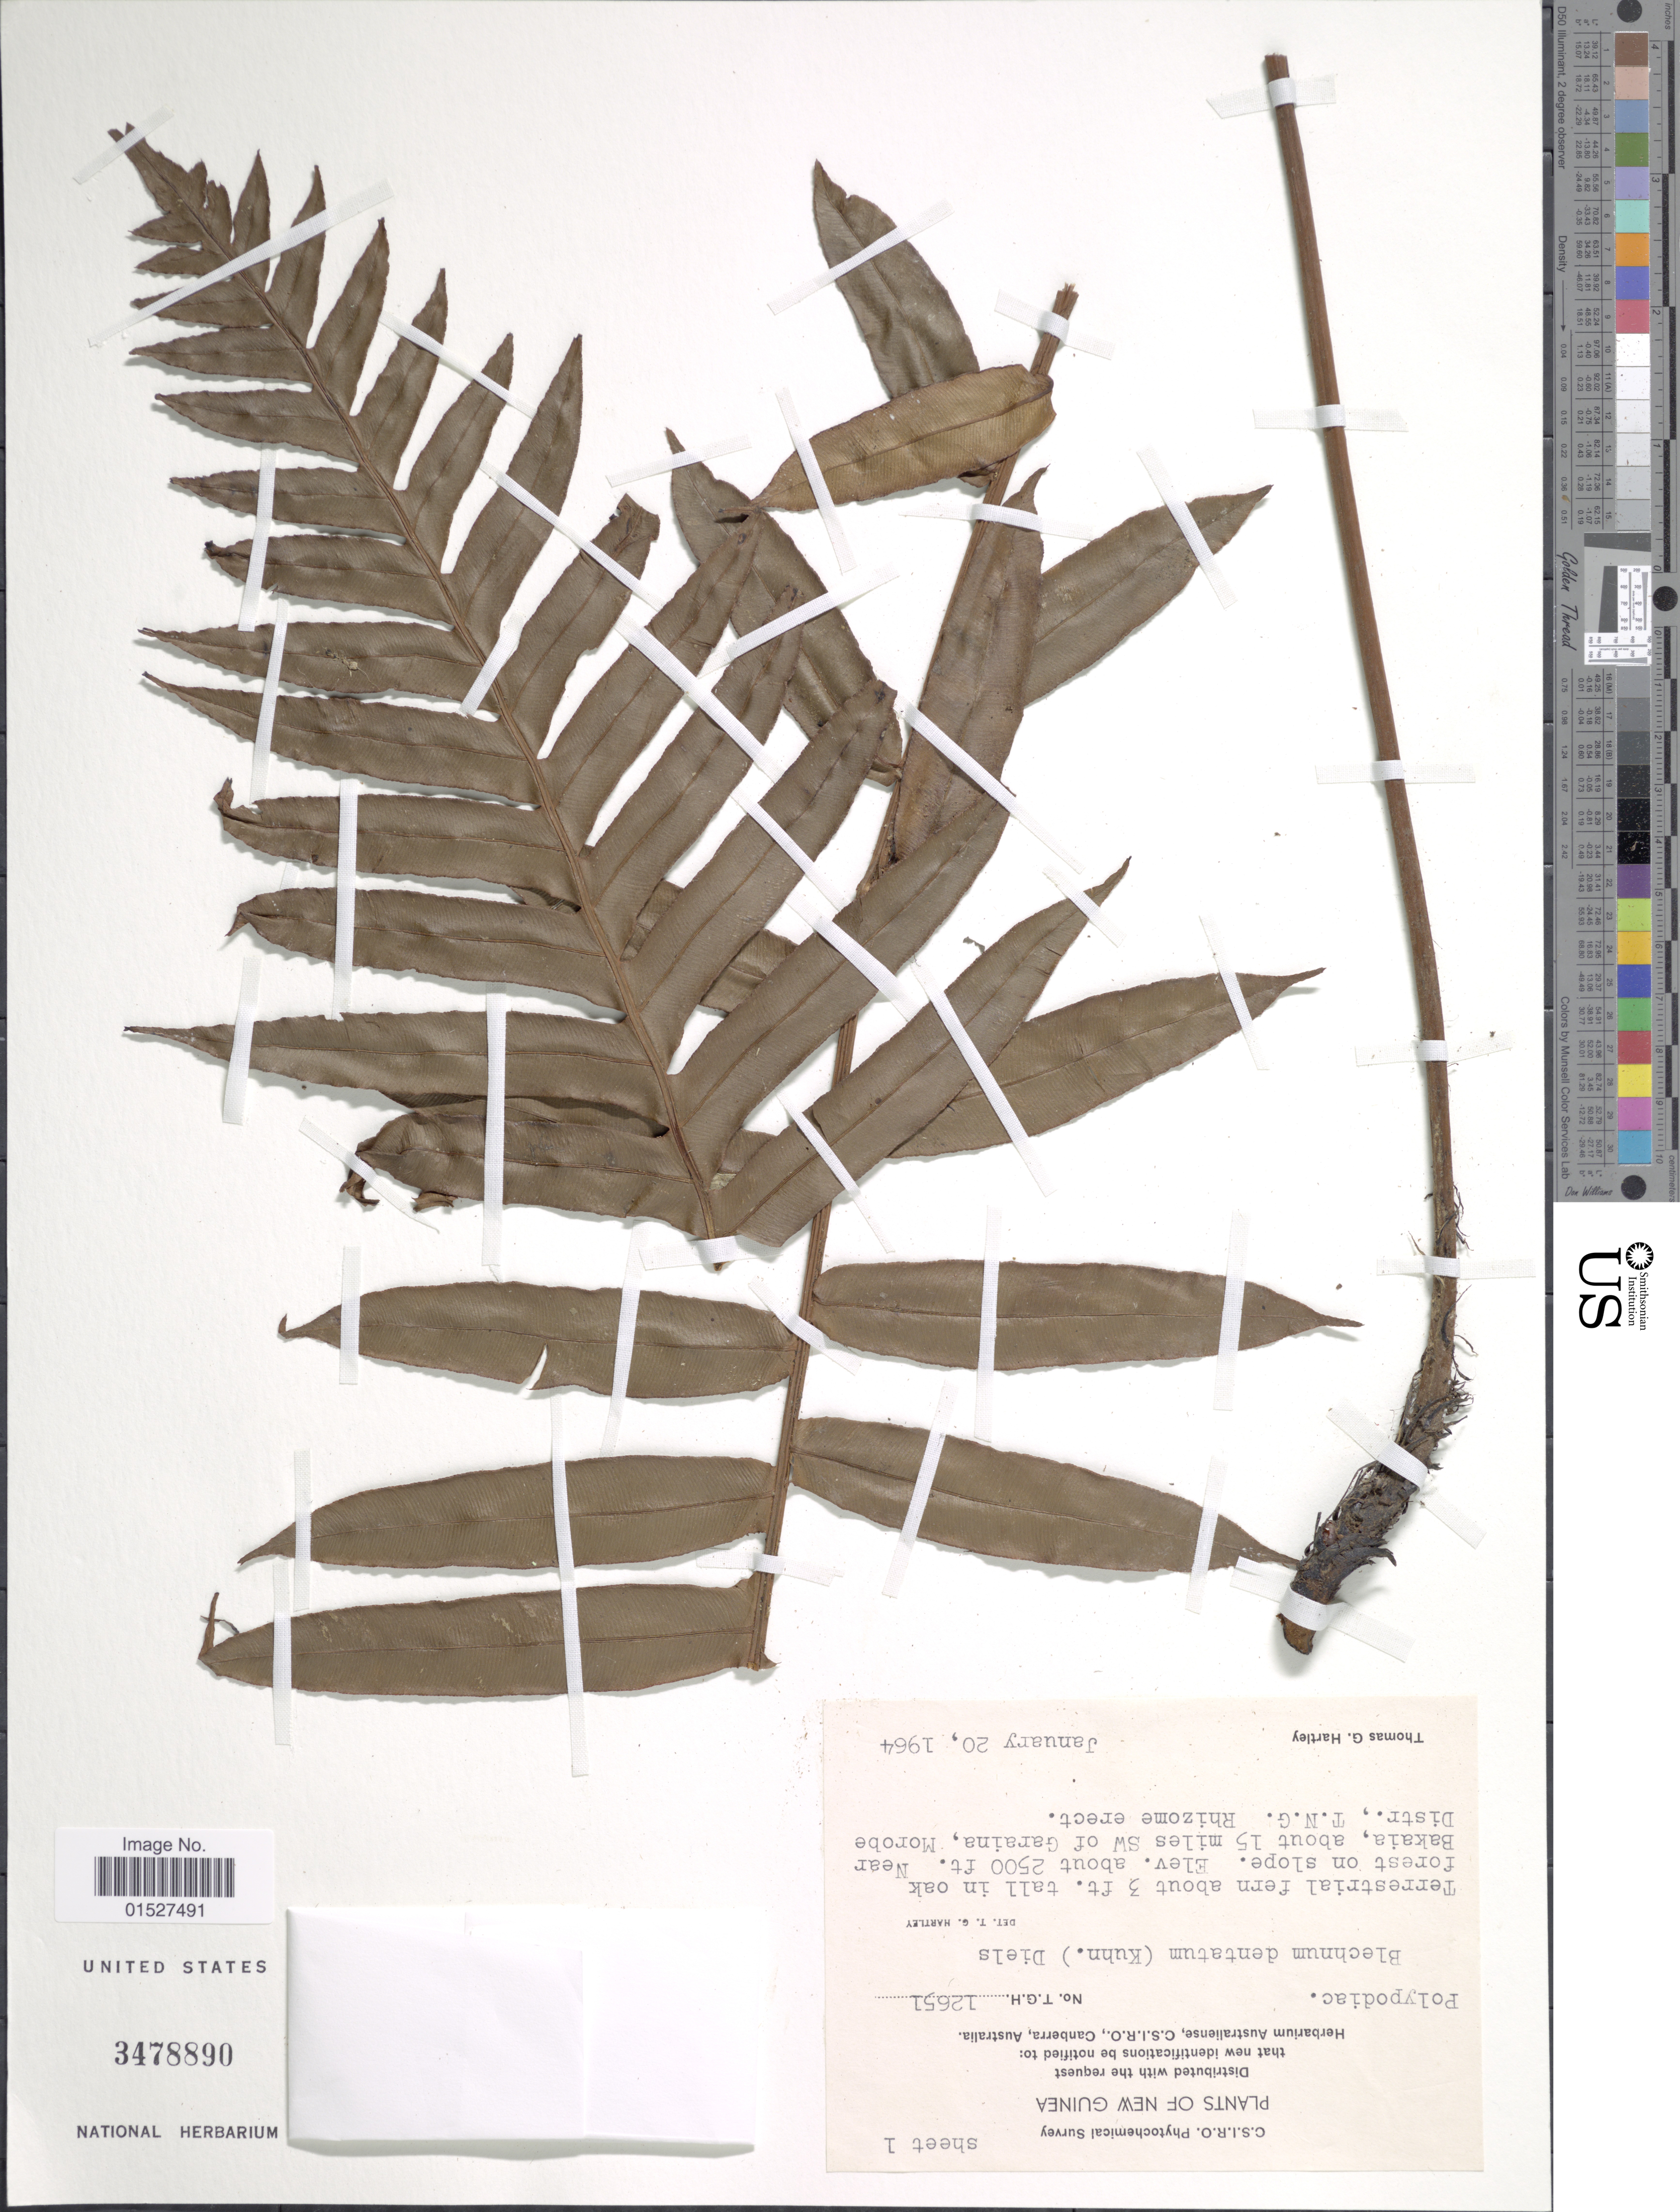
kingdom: Plantae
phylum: Tracheophyta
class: Polypodiopsida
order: Polypodiales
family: Blechnaceae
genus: Blechnum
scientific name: Blechnum dentatum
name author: (Kuhn) Diels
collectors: T. G. Hartley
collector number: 12651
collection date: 1964-01-20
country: Papua New Guinea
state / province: Morobe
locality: New Guinea. Near bakaia, about 15 miles SW of Garaina, Morobe Distr., T.N.G.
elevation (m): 762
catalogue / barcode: US 3478890